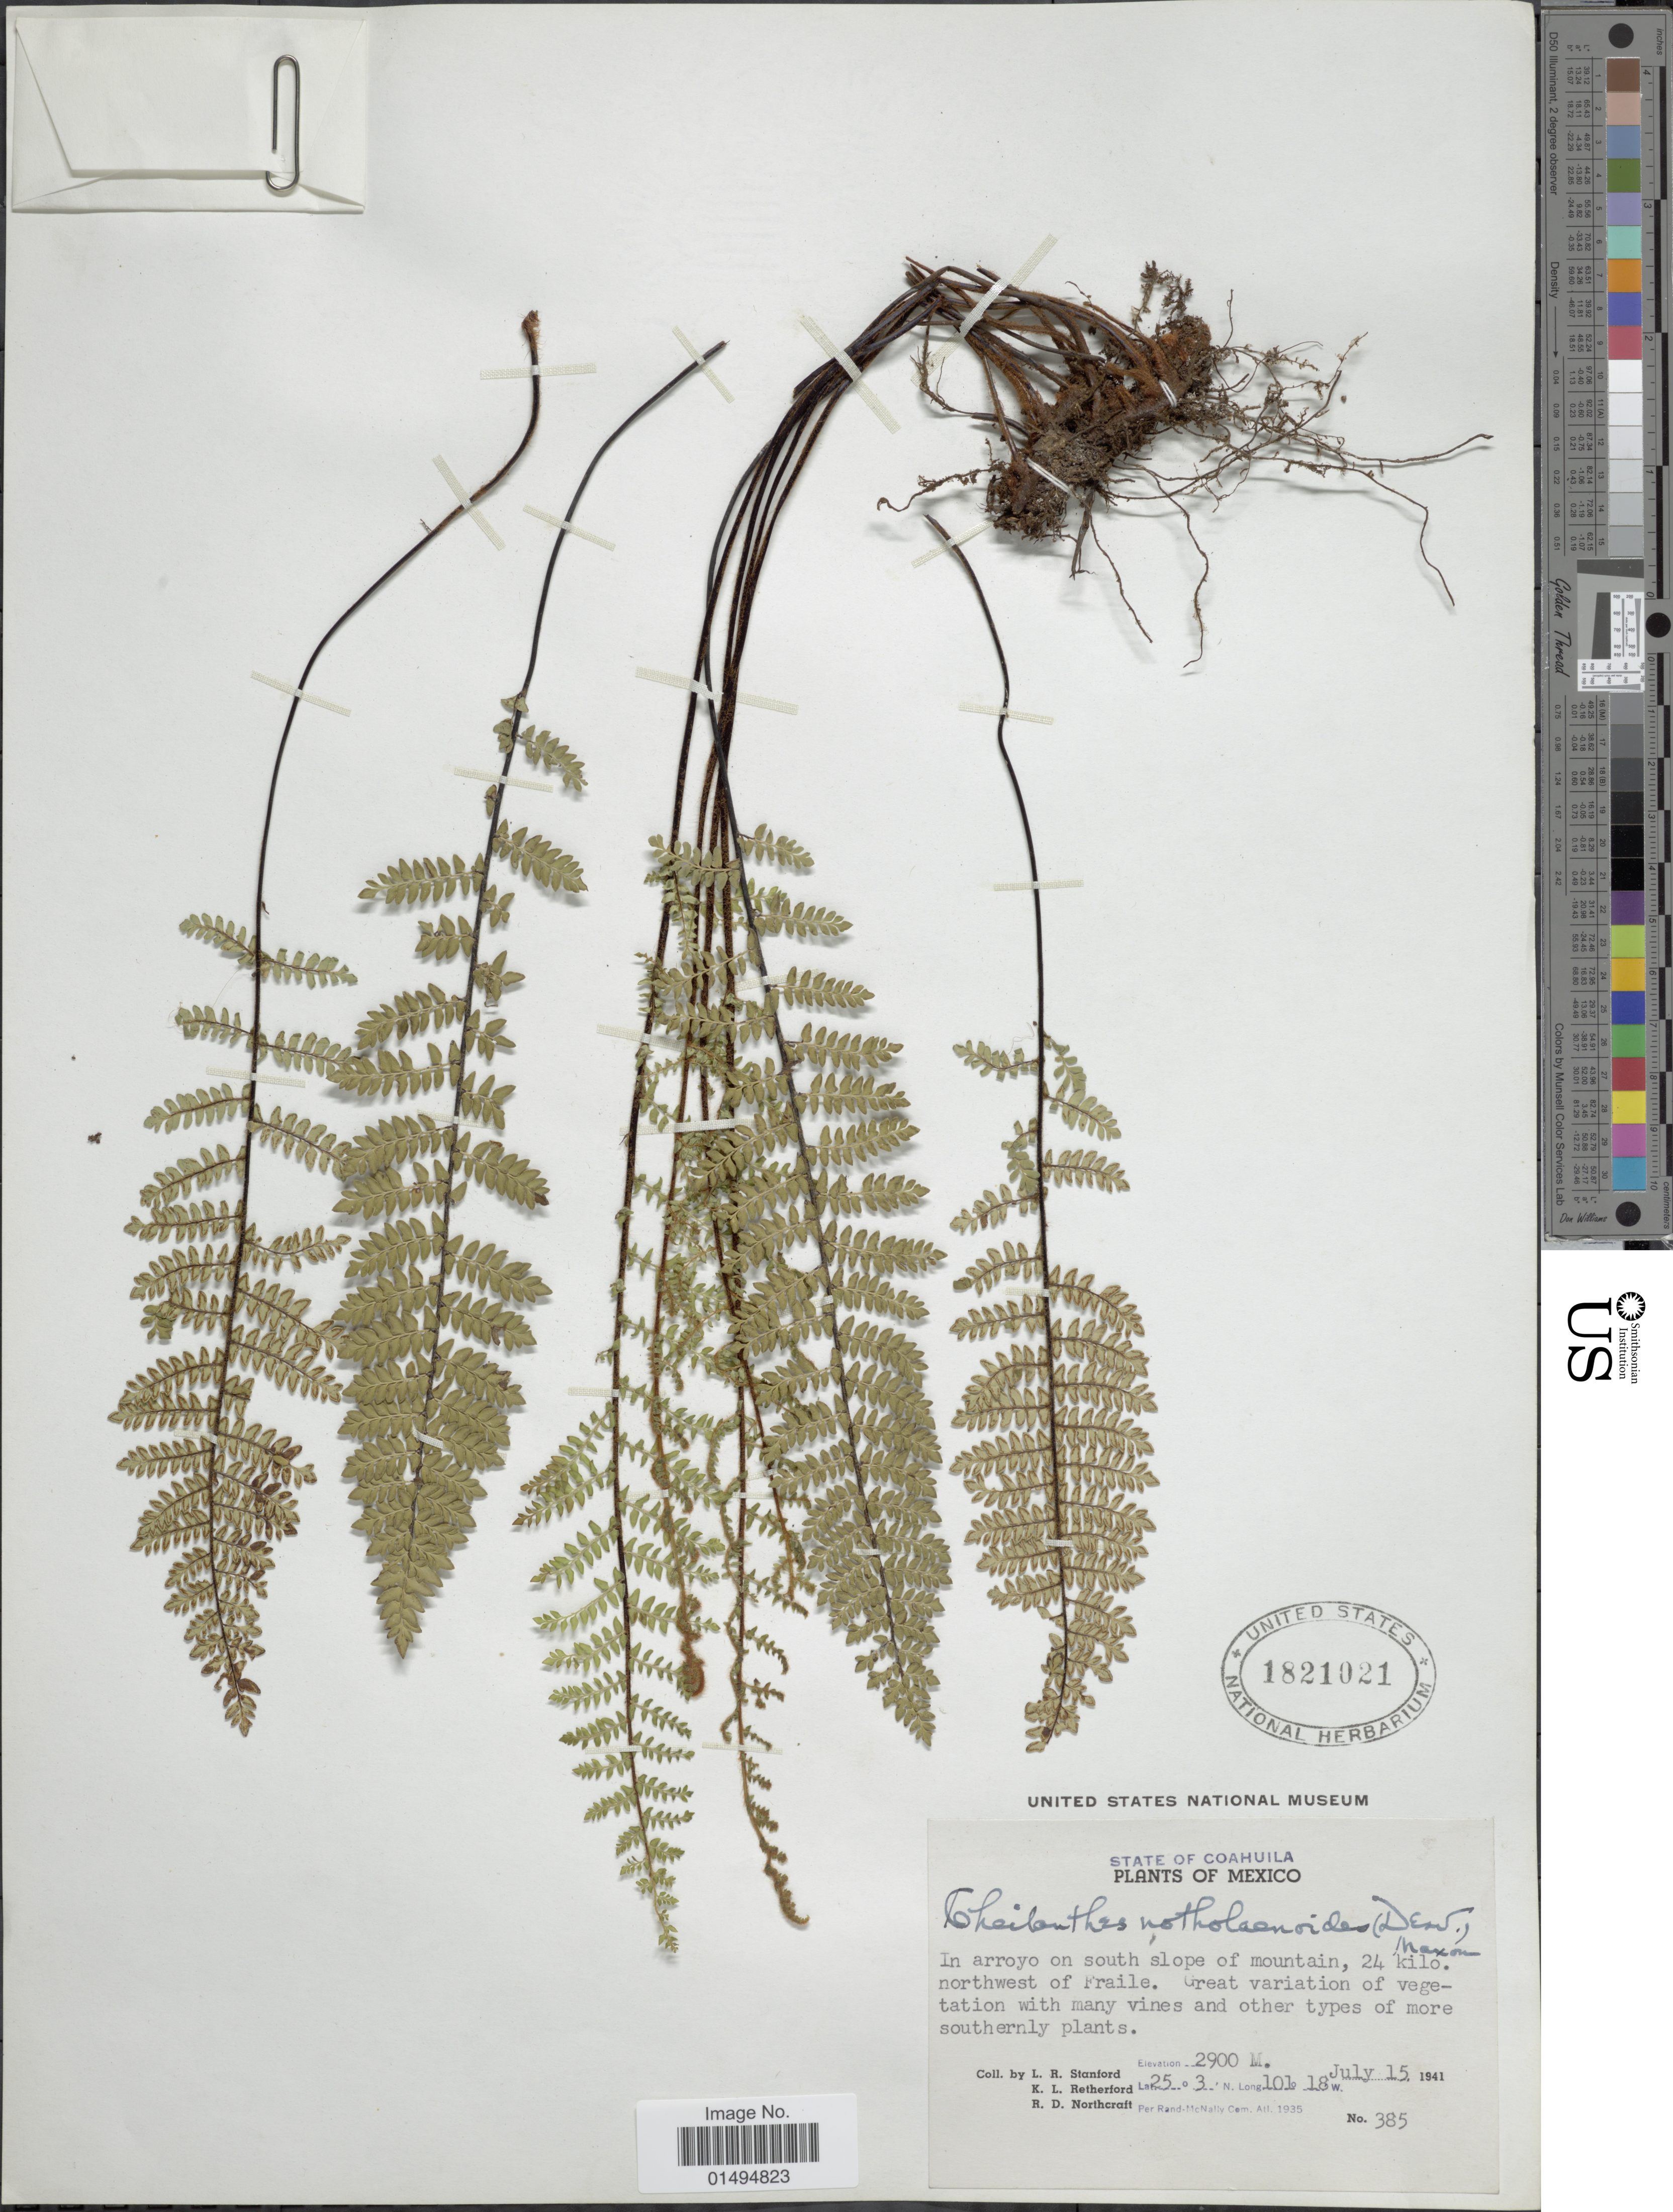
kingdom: Plantae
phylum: Tracheophyta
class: Polypodiopsida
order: Polypodiales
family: Pteridaceae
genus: Myriopteris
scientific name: Myriopteris notholaenoides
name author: (Desv.) Grusz & Windham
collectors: L. R. Stanford, K. Retherford & R. Northcraft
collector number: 385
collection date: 1941-07-15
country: Mexico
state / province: Coahuila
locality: State of Coahuila, In arroyo on south slope of mountain, 24 kilo. northwest of Fraile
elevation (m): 2900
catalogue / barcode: US 1821021